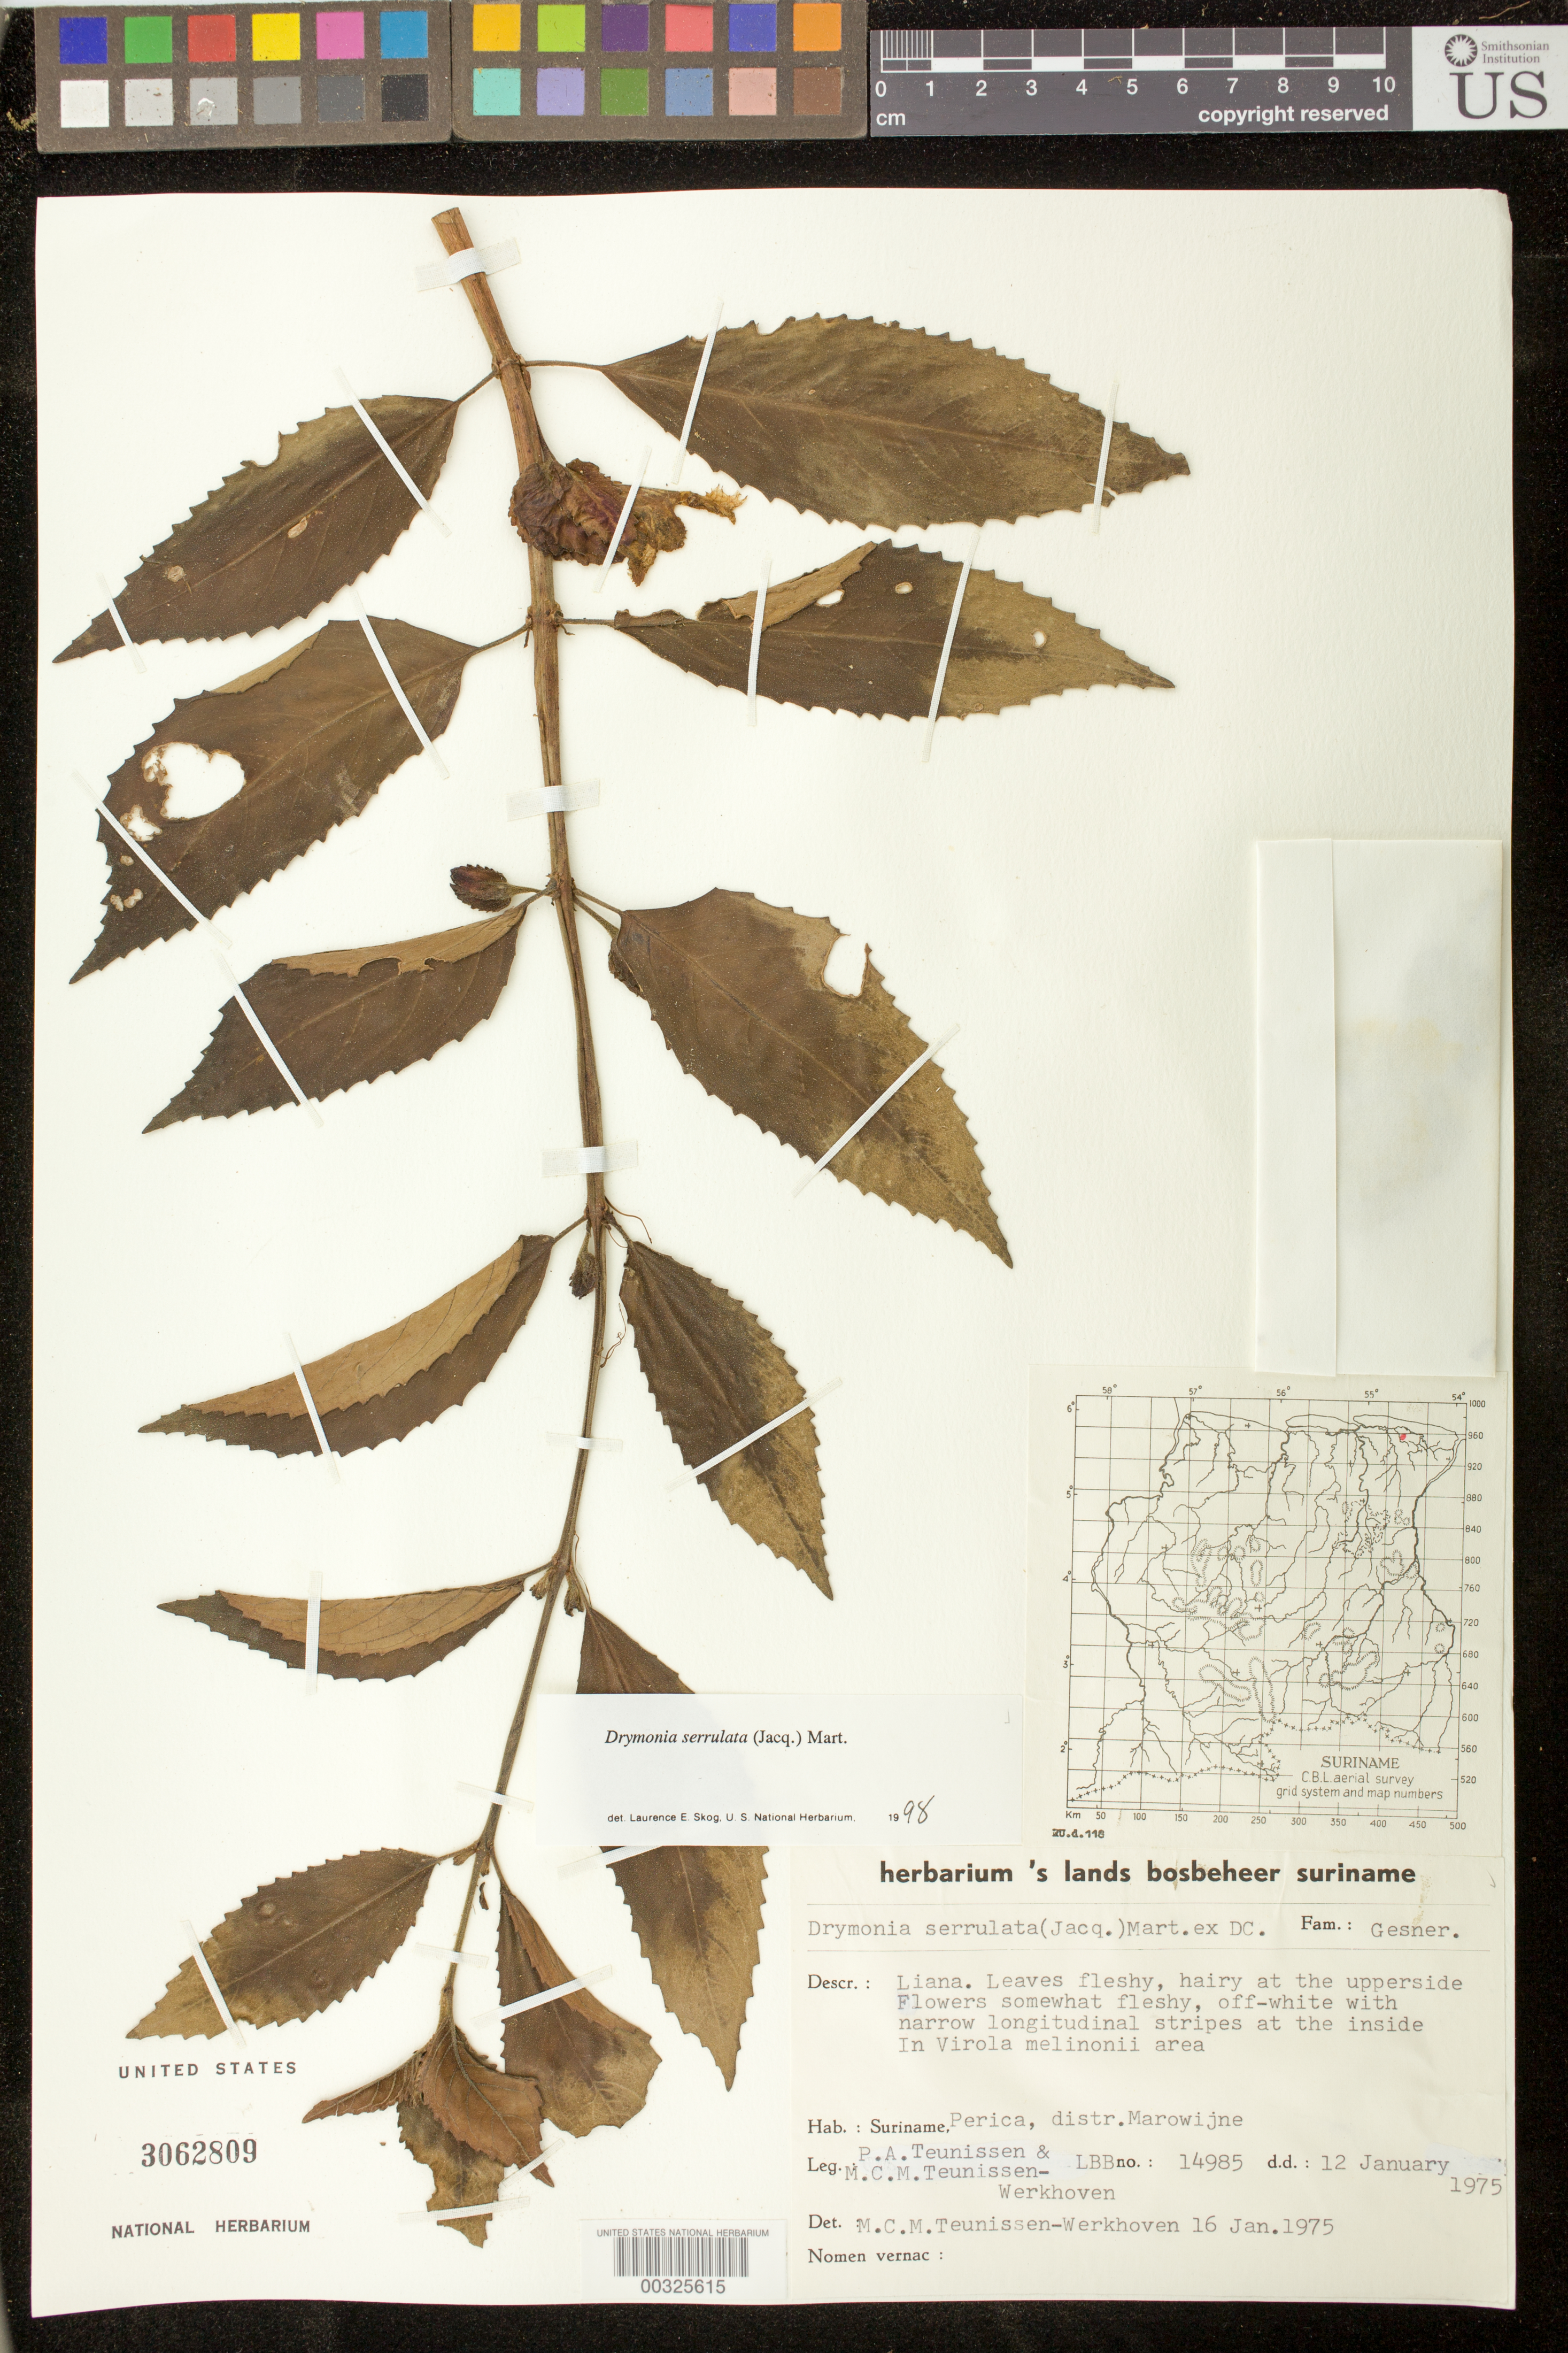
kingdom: Plantae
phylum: Tracheophyta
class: Magnoliopsida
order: Lamiales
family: Gesneriaceae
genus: Drymonia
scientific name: Drymonia serrulata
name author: (Jacq.) Mart.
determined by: Skog, Laurence E.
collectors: P. Teunissen & M. Teunissen-werkhoven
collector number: LBB 14985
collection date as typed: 12 Jan 1975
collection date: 1975-01-12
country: Suriname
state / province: Marowijne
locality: Perica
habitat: In Virola melinonii area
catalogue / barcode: US 3062809